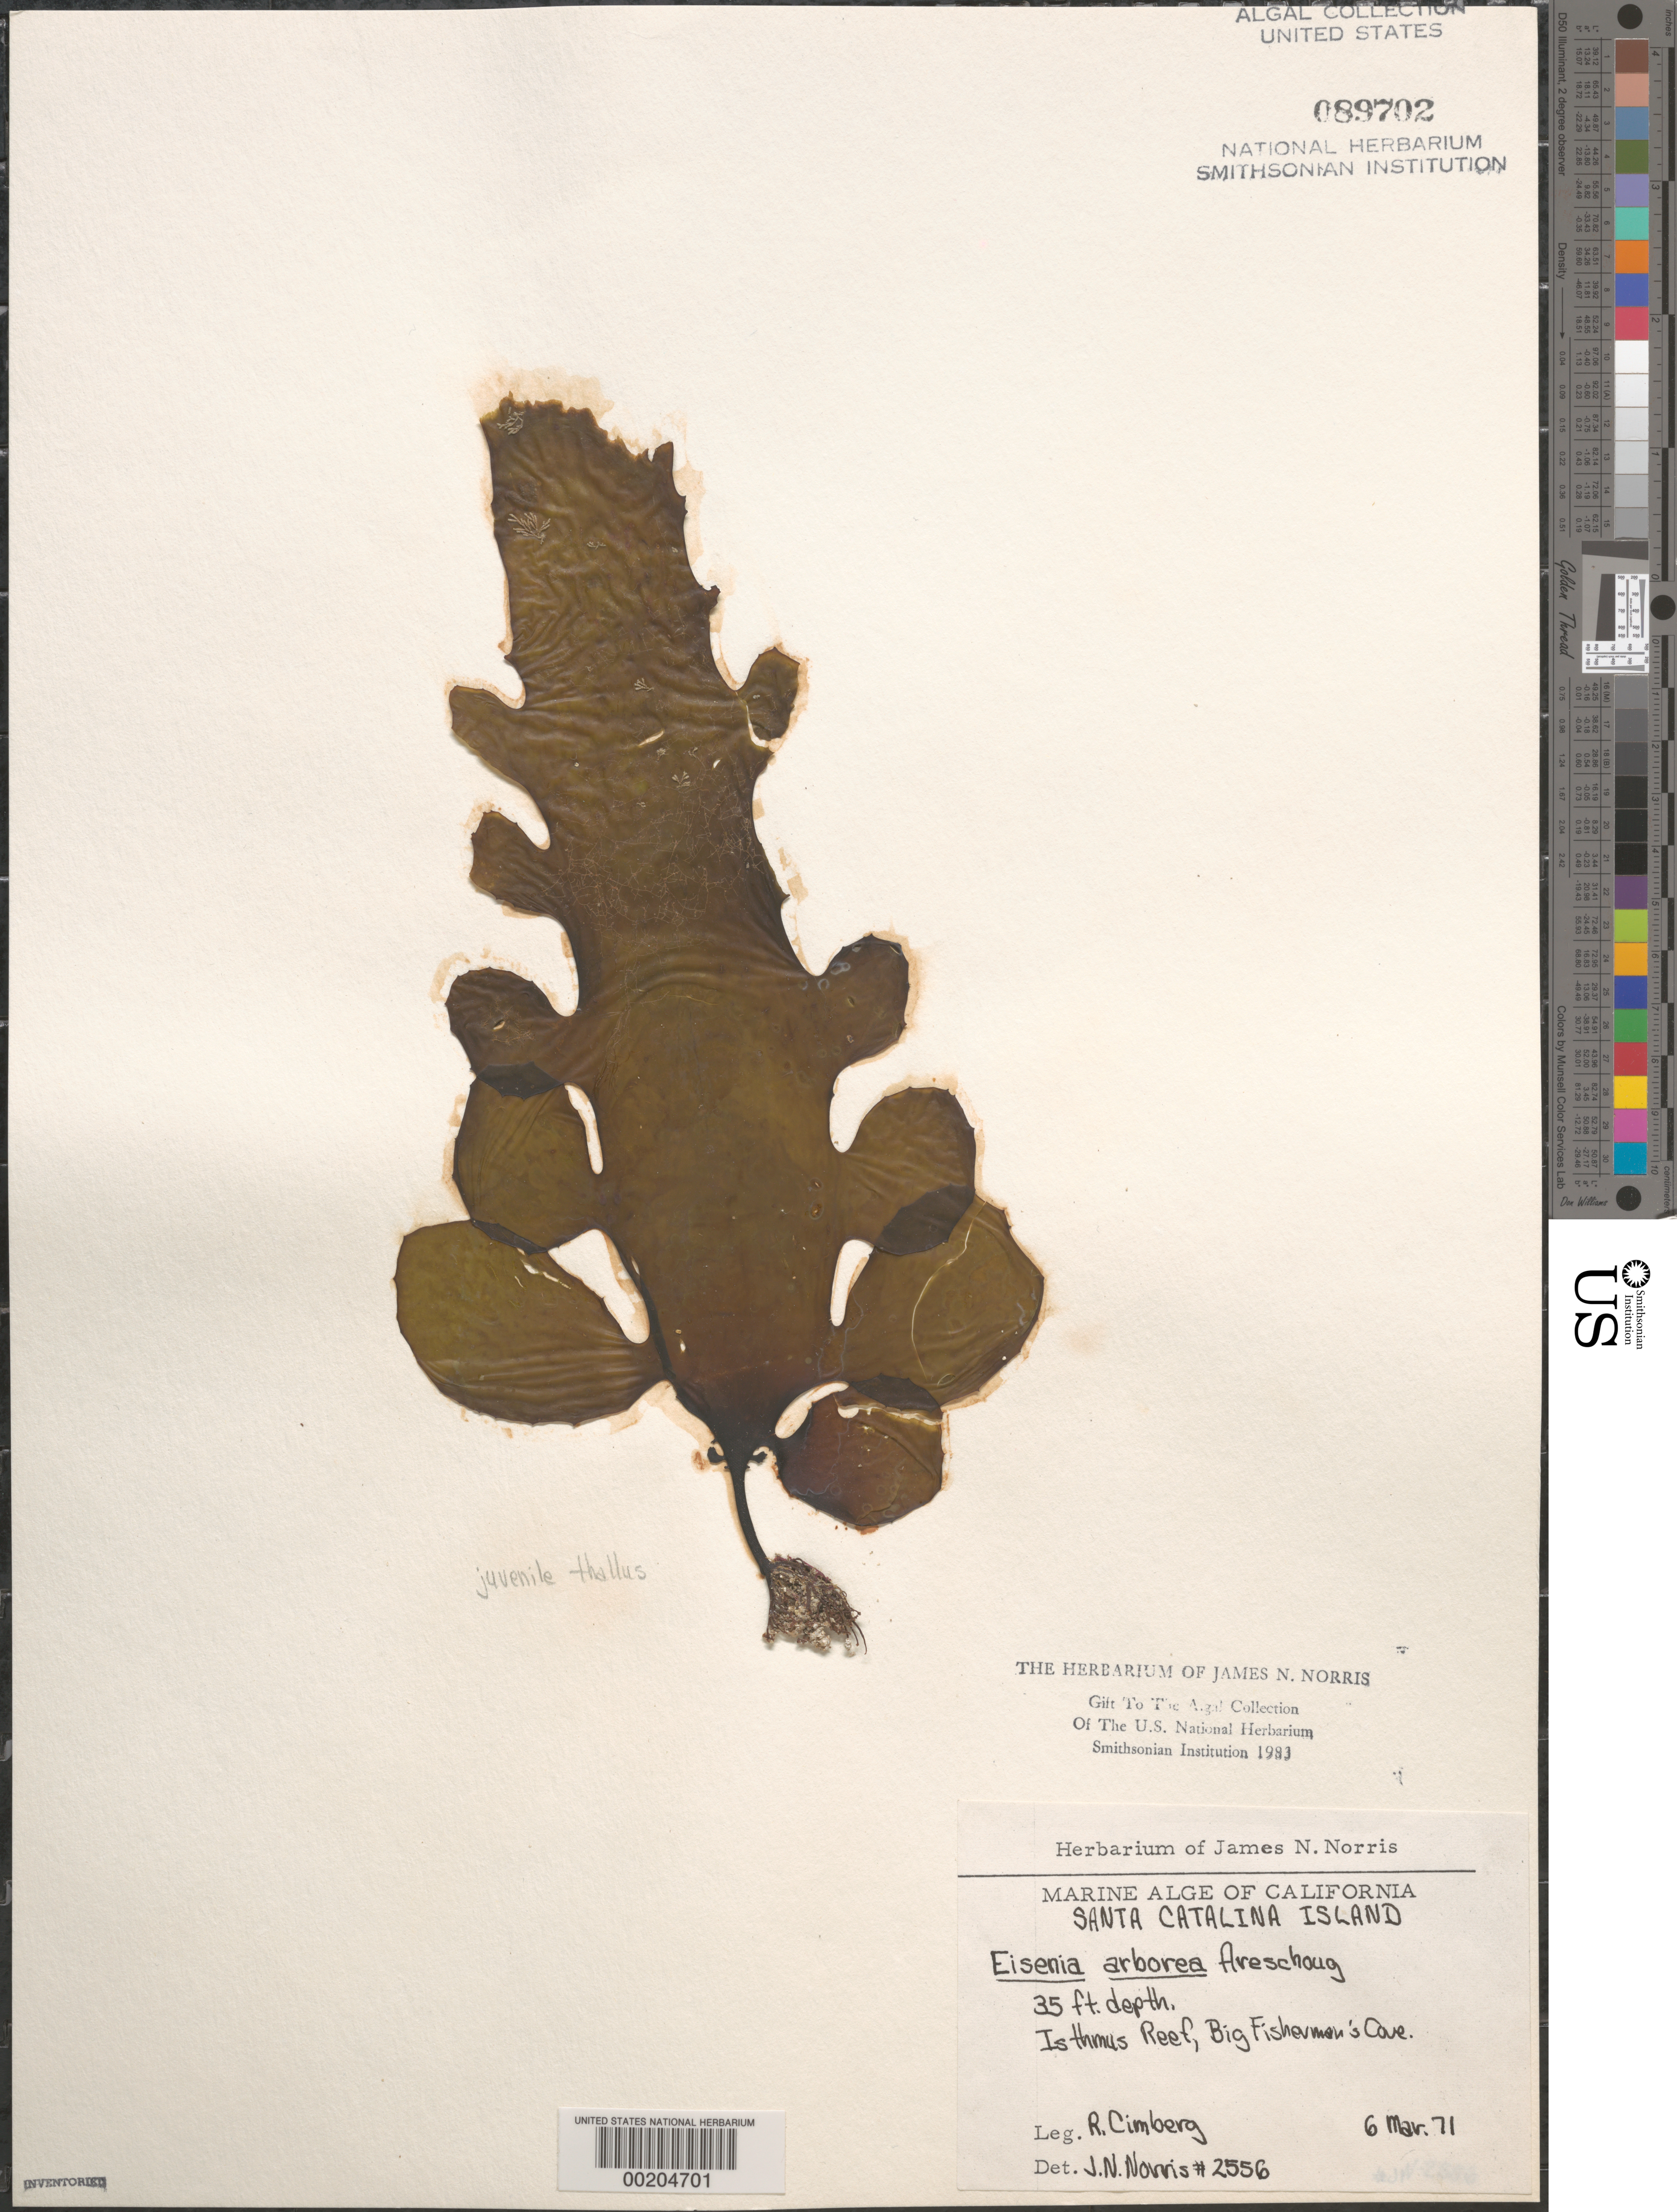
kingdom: Chromista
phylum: Ochrophyta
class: Phaeophyceae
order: Laminariales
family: Lessoniaceae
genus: Eisenia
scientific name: Eisenia arborea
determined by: Norris, James N.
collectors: R. Cimberg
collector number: JN-2556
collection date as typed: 06 Mar 1971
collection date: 1971-03-06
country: United States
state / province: California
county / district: Los Angeles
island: Santa Catalina Island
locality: Big Fishermans Cove, Isthmus reef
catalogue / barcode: US 89702